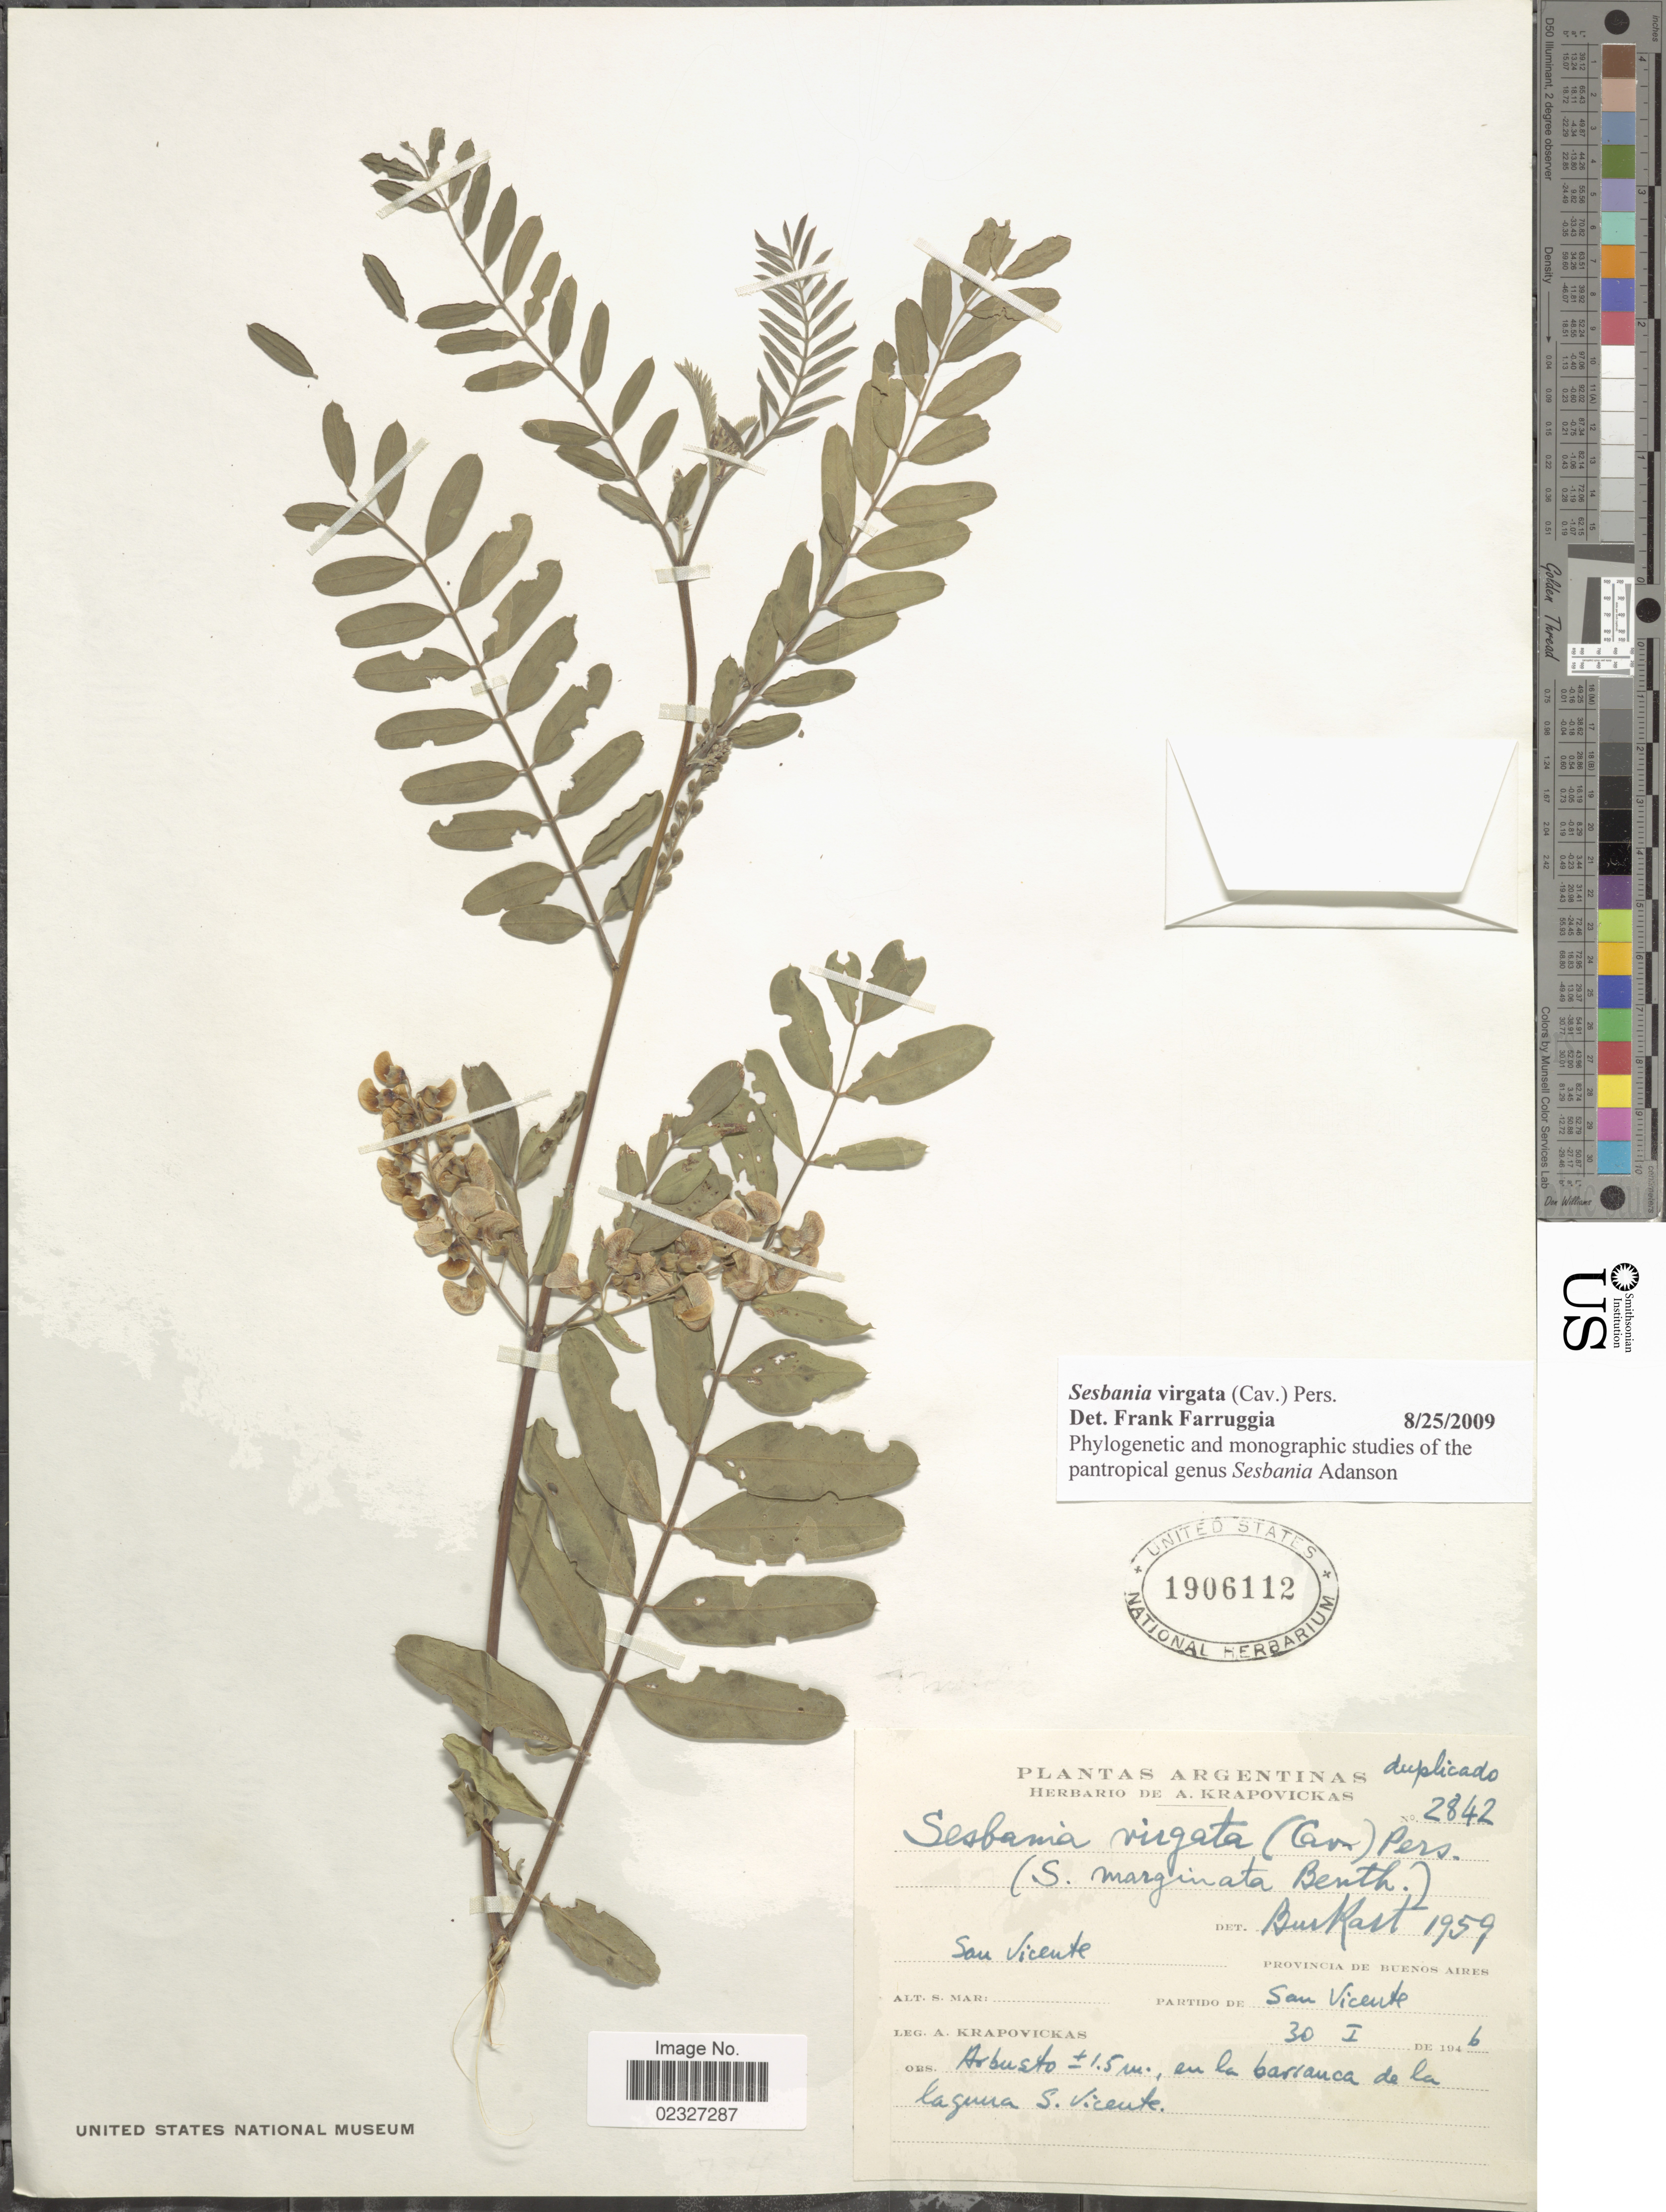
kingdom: Plantae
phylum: Tracheophyta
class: Magnoliopsida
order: Fabales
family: Fabaceae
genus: Sesbania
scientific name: Sesbania virgata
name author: (Cav.) Pers.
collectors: A. Krapovickas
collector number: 2842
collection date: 1946-01-30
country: Argentina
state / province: Buenos Aires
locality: San Vicente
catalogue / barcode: US 1906112